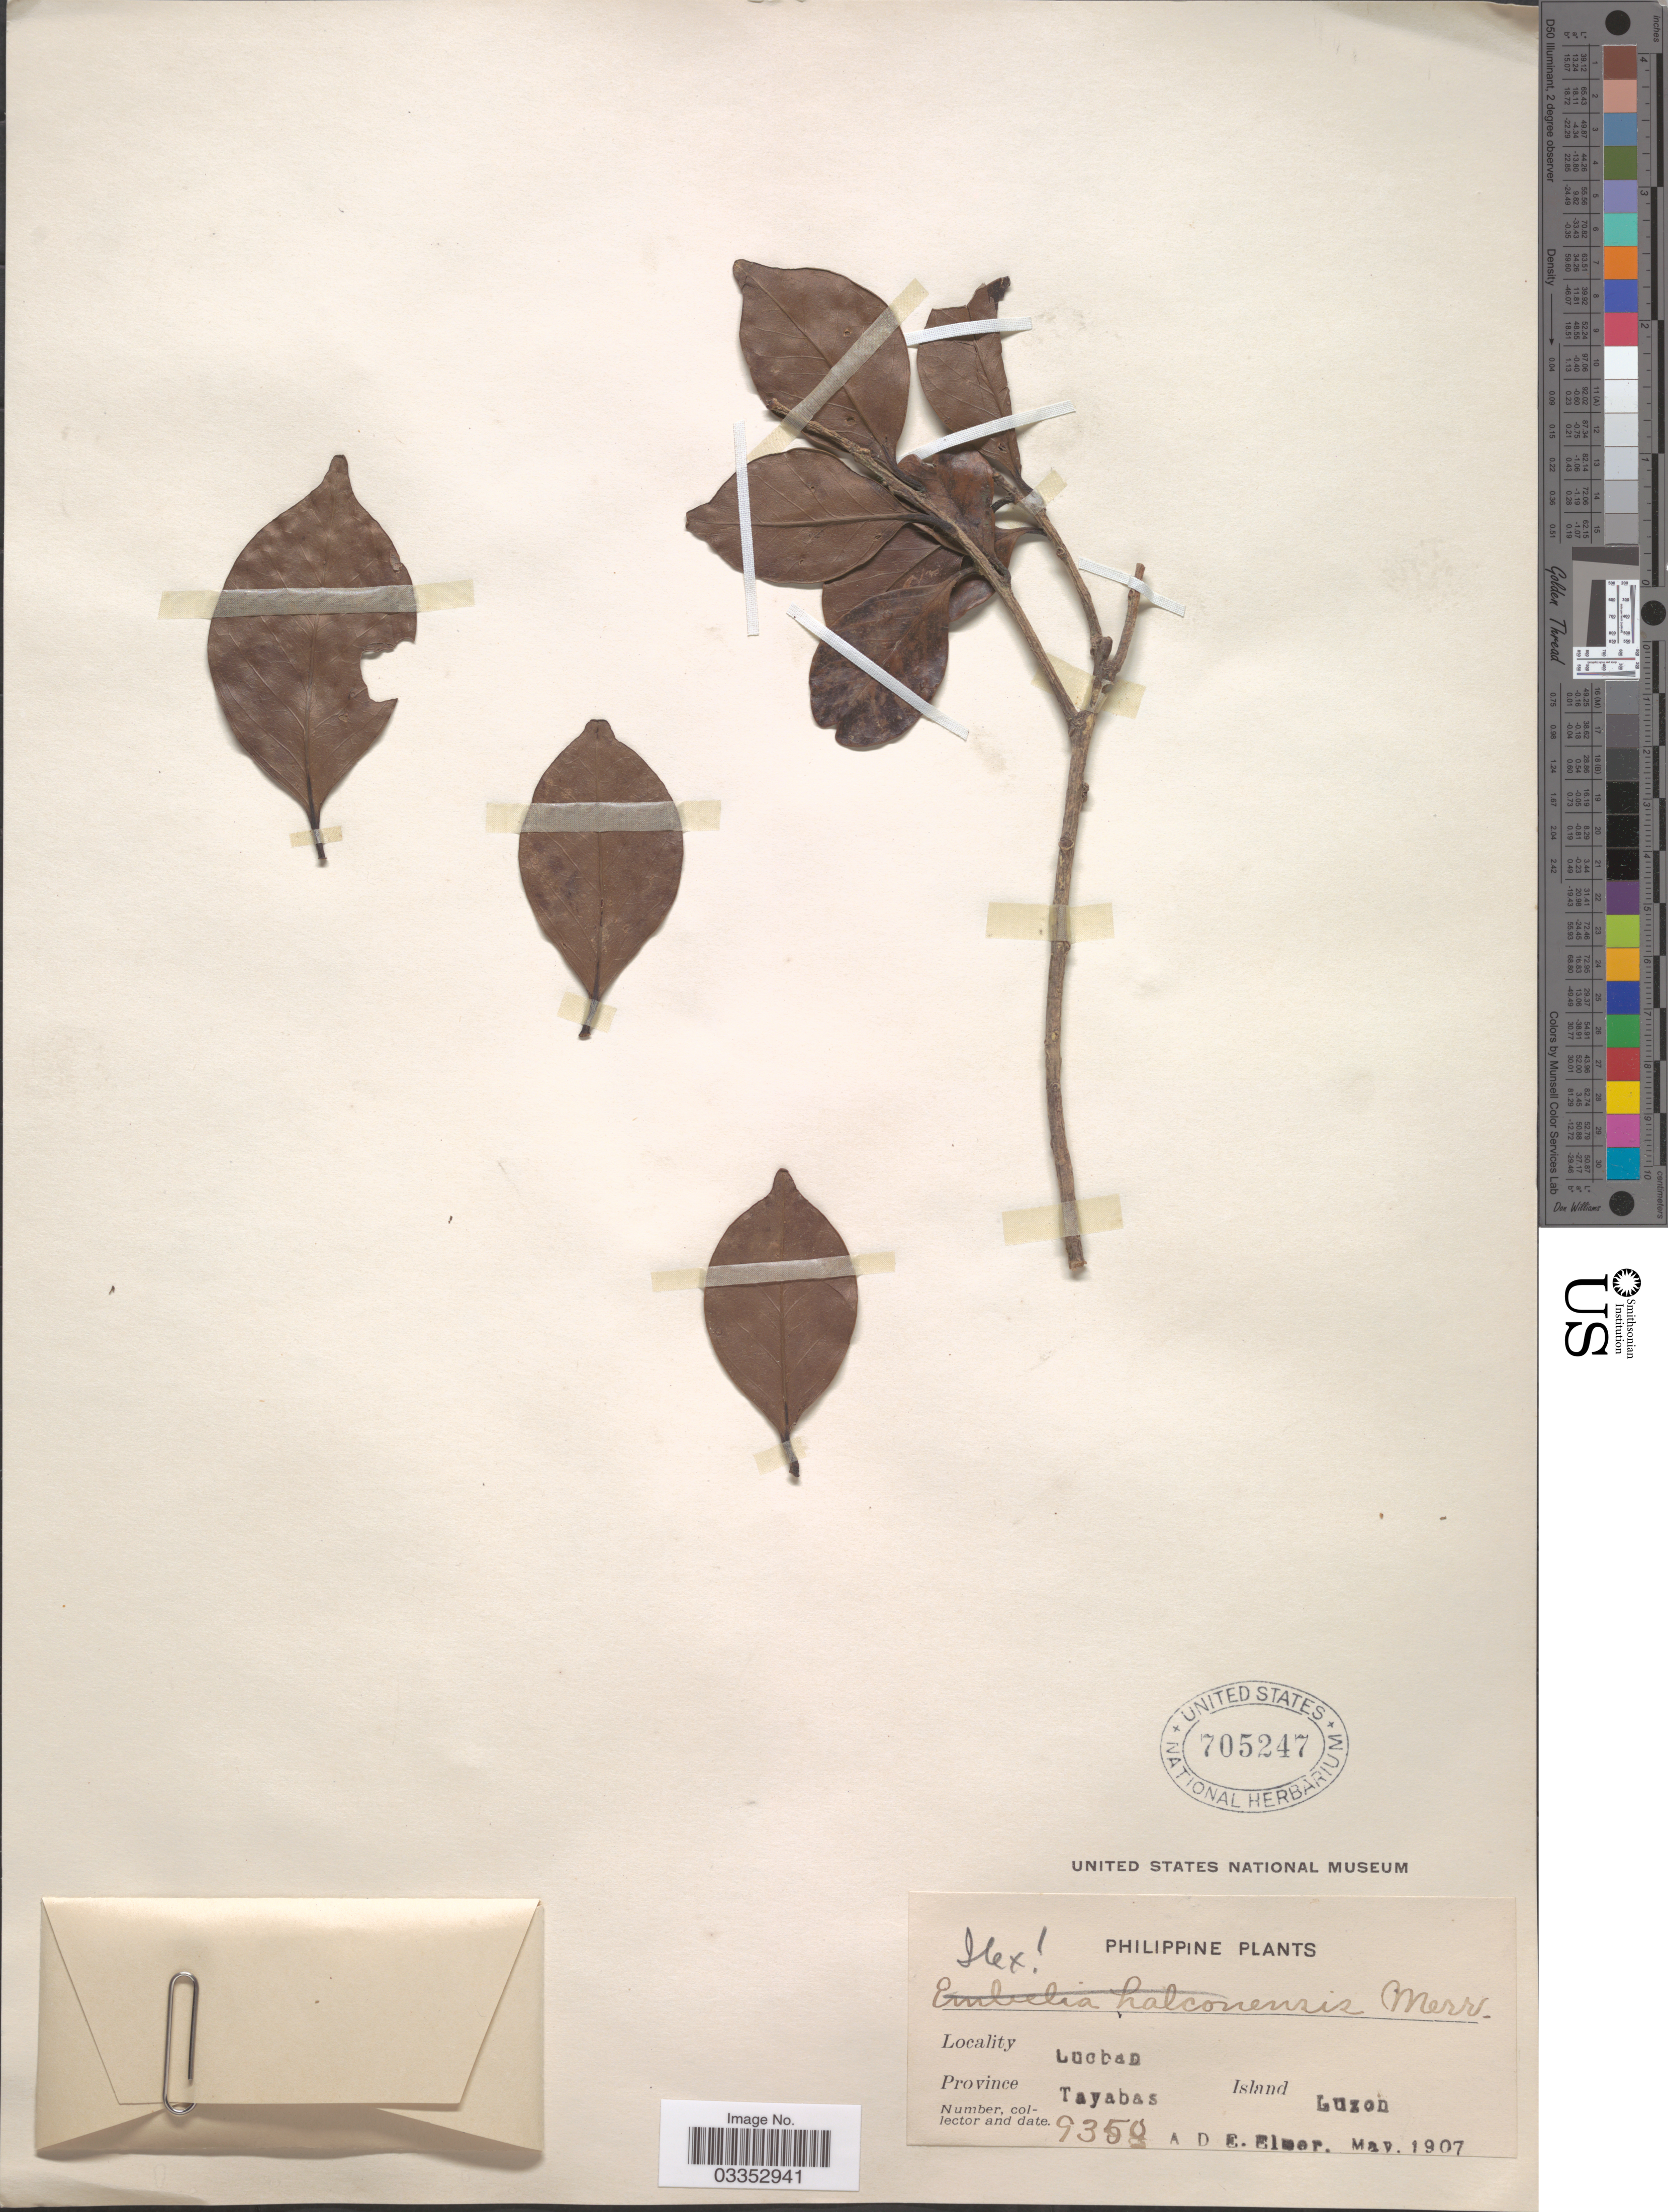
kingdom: Plantae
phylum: Tracheophyta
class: Magnoliopsida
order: Aquifoliales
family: Aquifoliaceae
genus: Ilex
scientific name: Ilex sp.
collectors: A. D. E. Elmer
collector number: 9350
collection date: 1907-05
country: Philippines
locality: Lucban, Province Tayabas, Island Luzon.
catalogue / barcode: US 705247